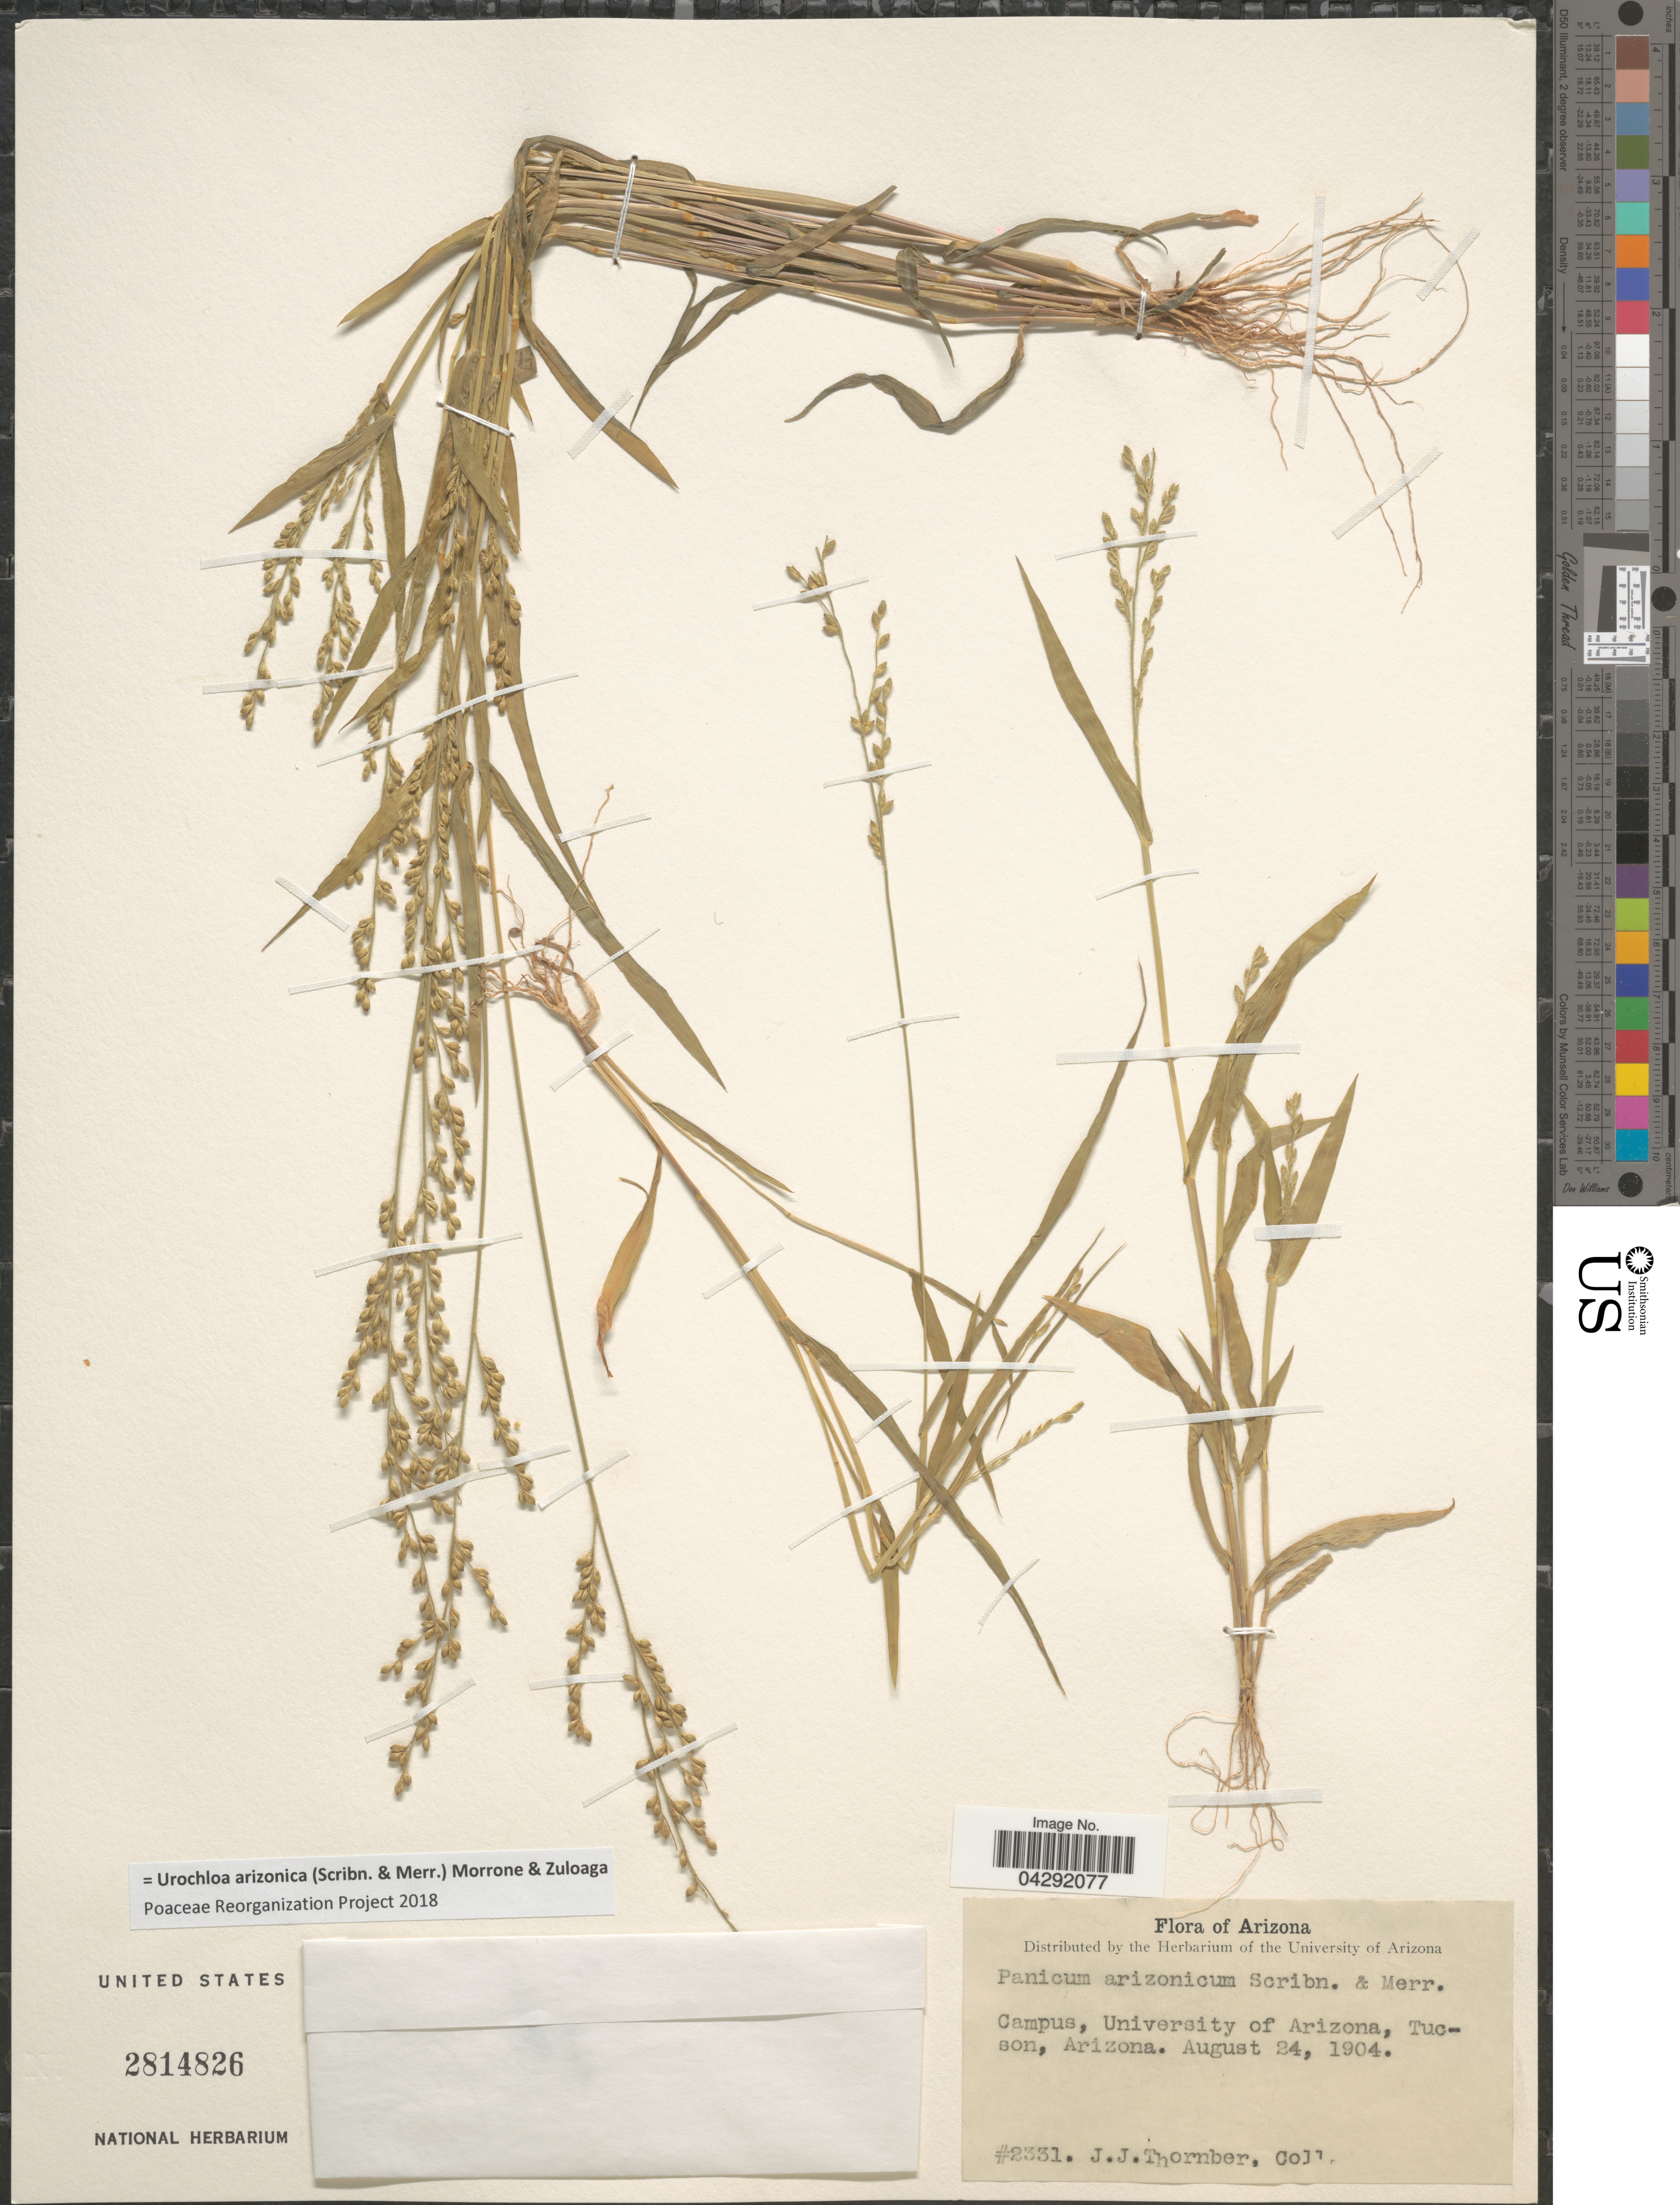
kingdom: Plantae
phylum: Tracheophyta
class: Liliopsida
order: Poales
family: Poaceae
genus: Urochloa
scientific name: Urochloa arizonica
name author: (Scribn. & Merr.) Morrone & Zuloaga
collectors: J. Thornber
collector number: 2331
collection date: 1904-08-24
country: United States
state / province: Arizona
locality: Campus, University of Arizona, Tucson.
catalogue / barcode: US 2814826